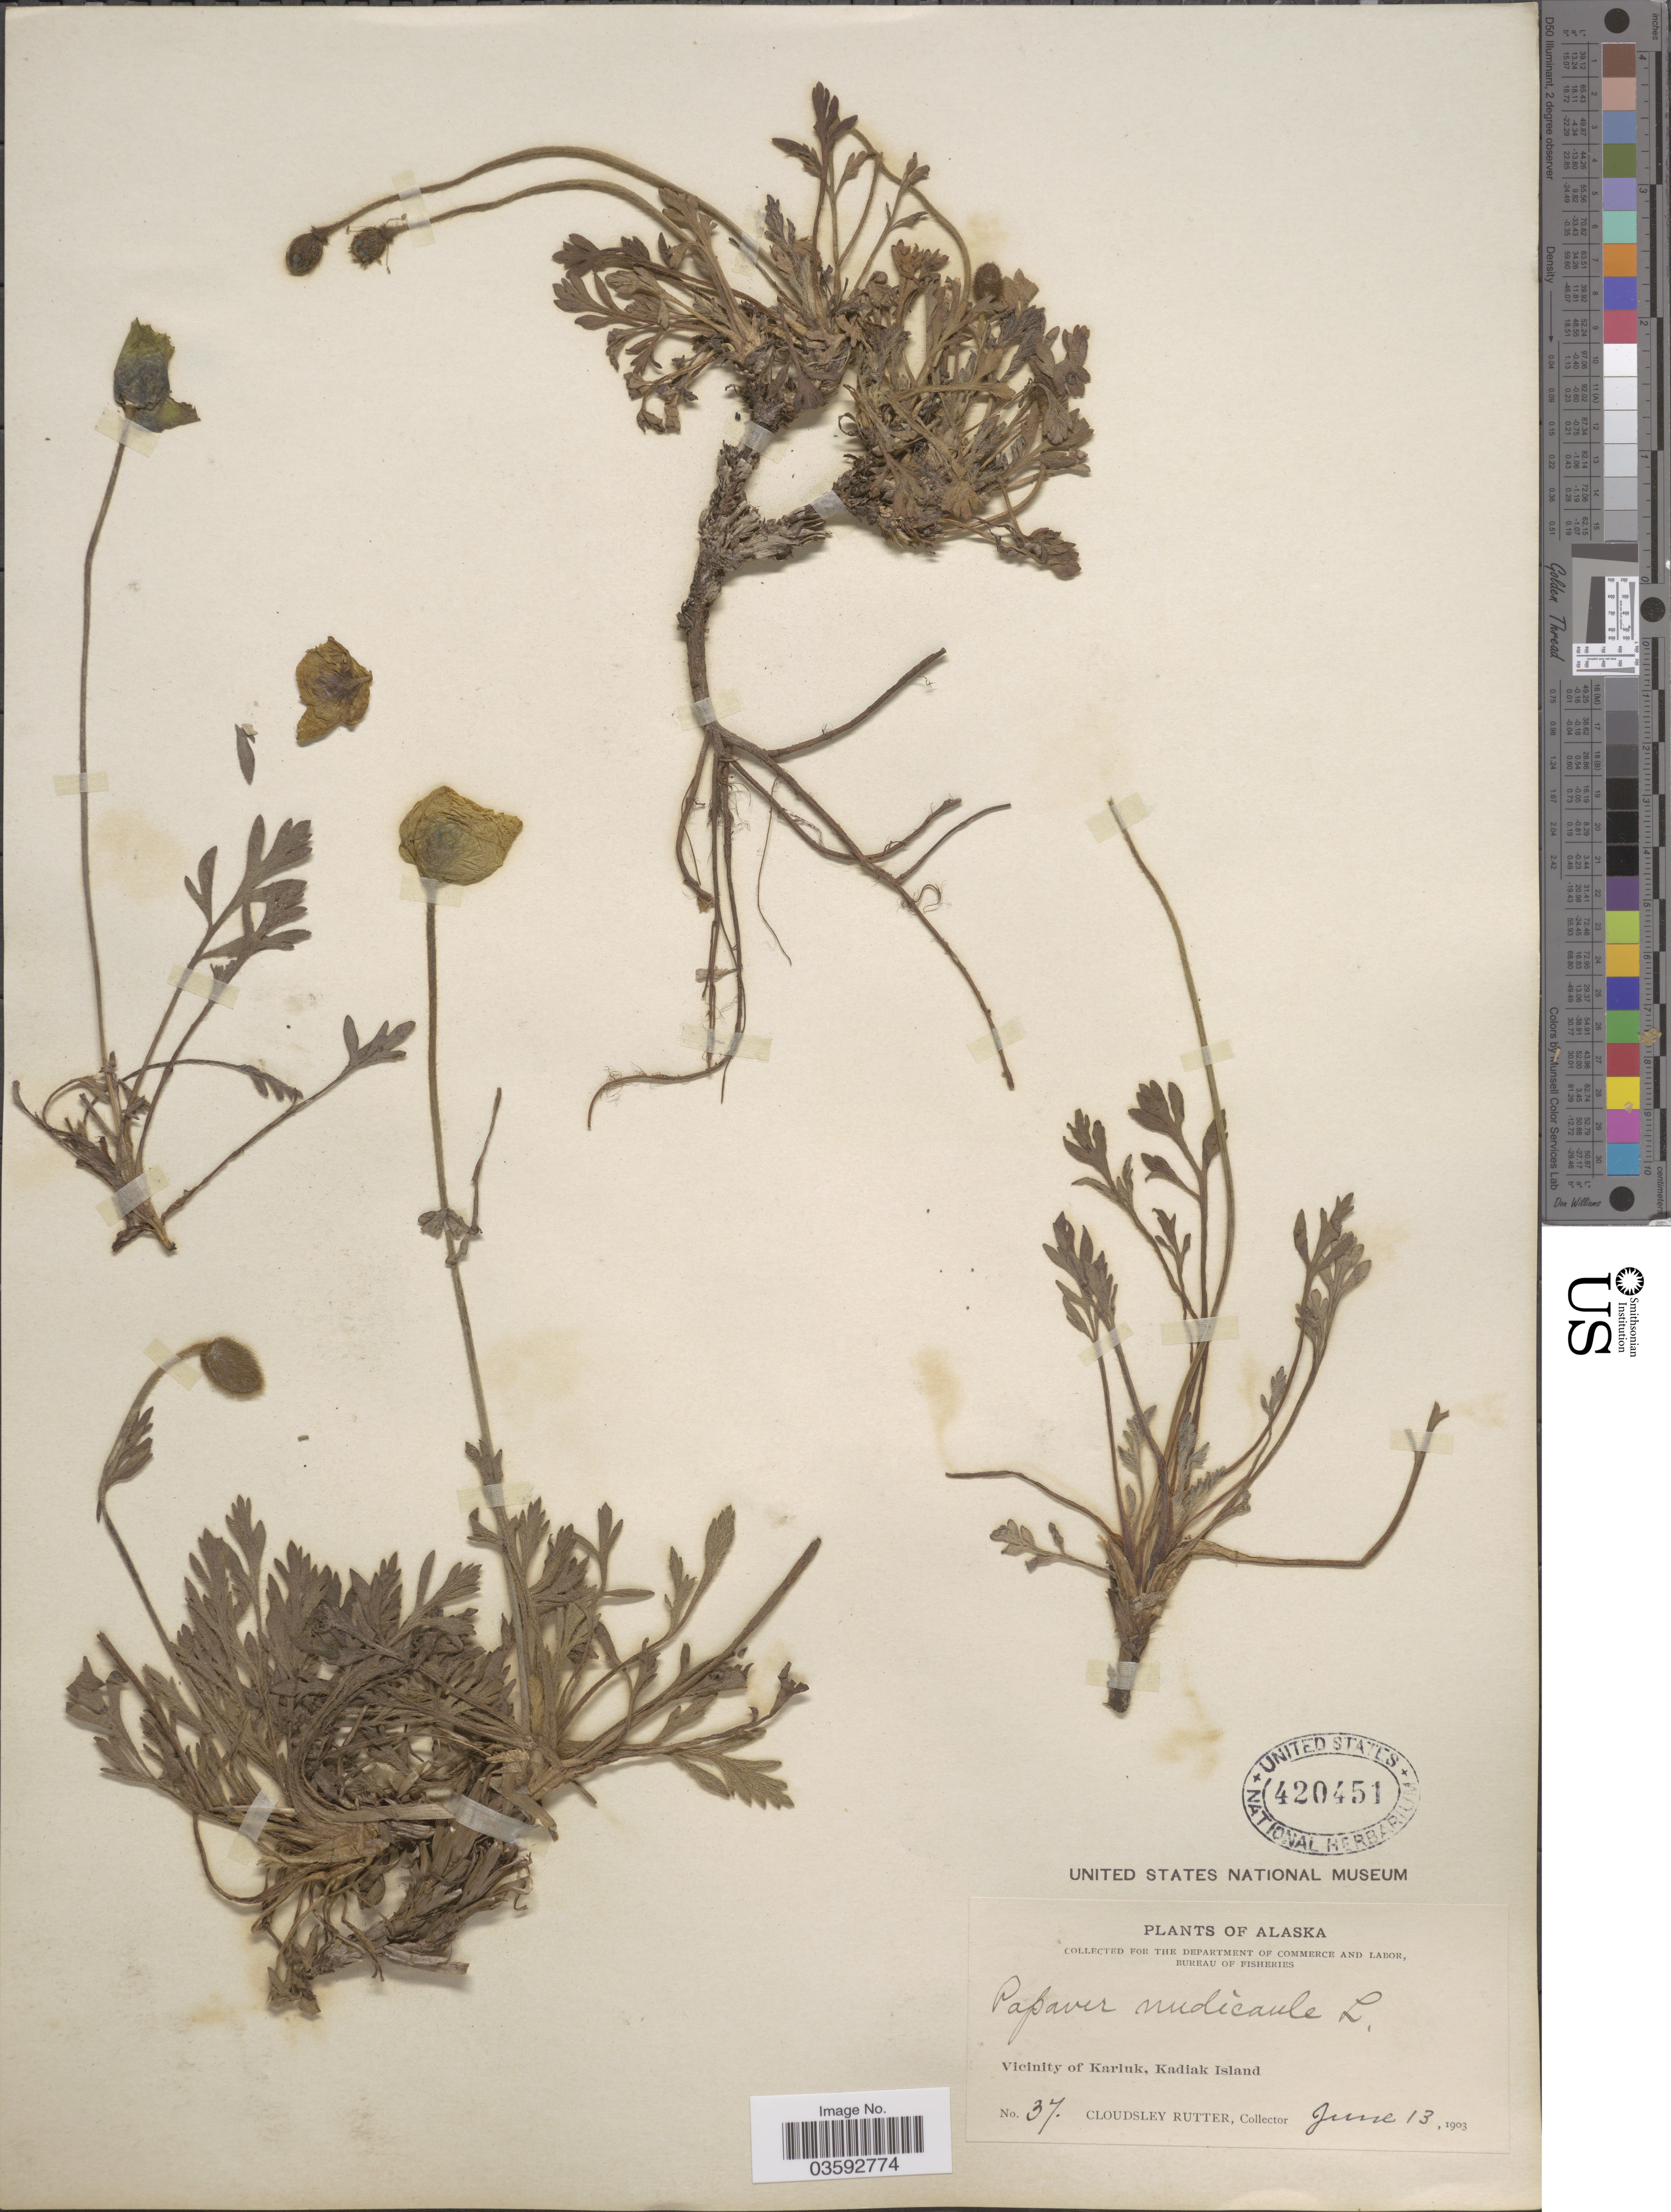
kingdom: Plantae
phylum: Tracheophyta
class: Magnoliopsida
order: Ranunculales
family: Papaveraceae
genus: Papaver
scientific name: Papaver nudicaule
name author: L.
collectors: C. Rutter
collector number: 37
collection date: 1903-06-13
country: United States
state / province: Alaska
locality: Vicinity of Karluk, Kadiak Island.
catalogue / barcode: US 420451